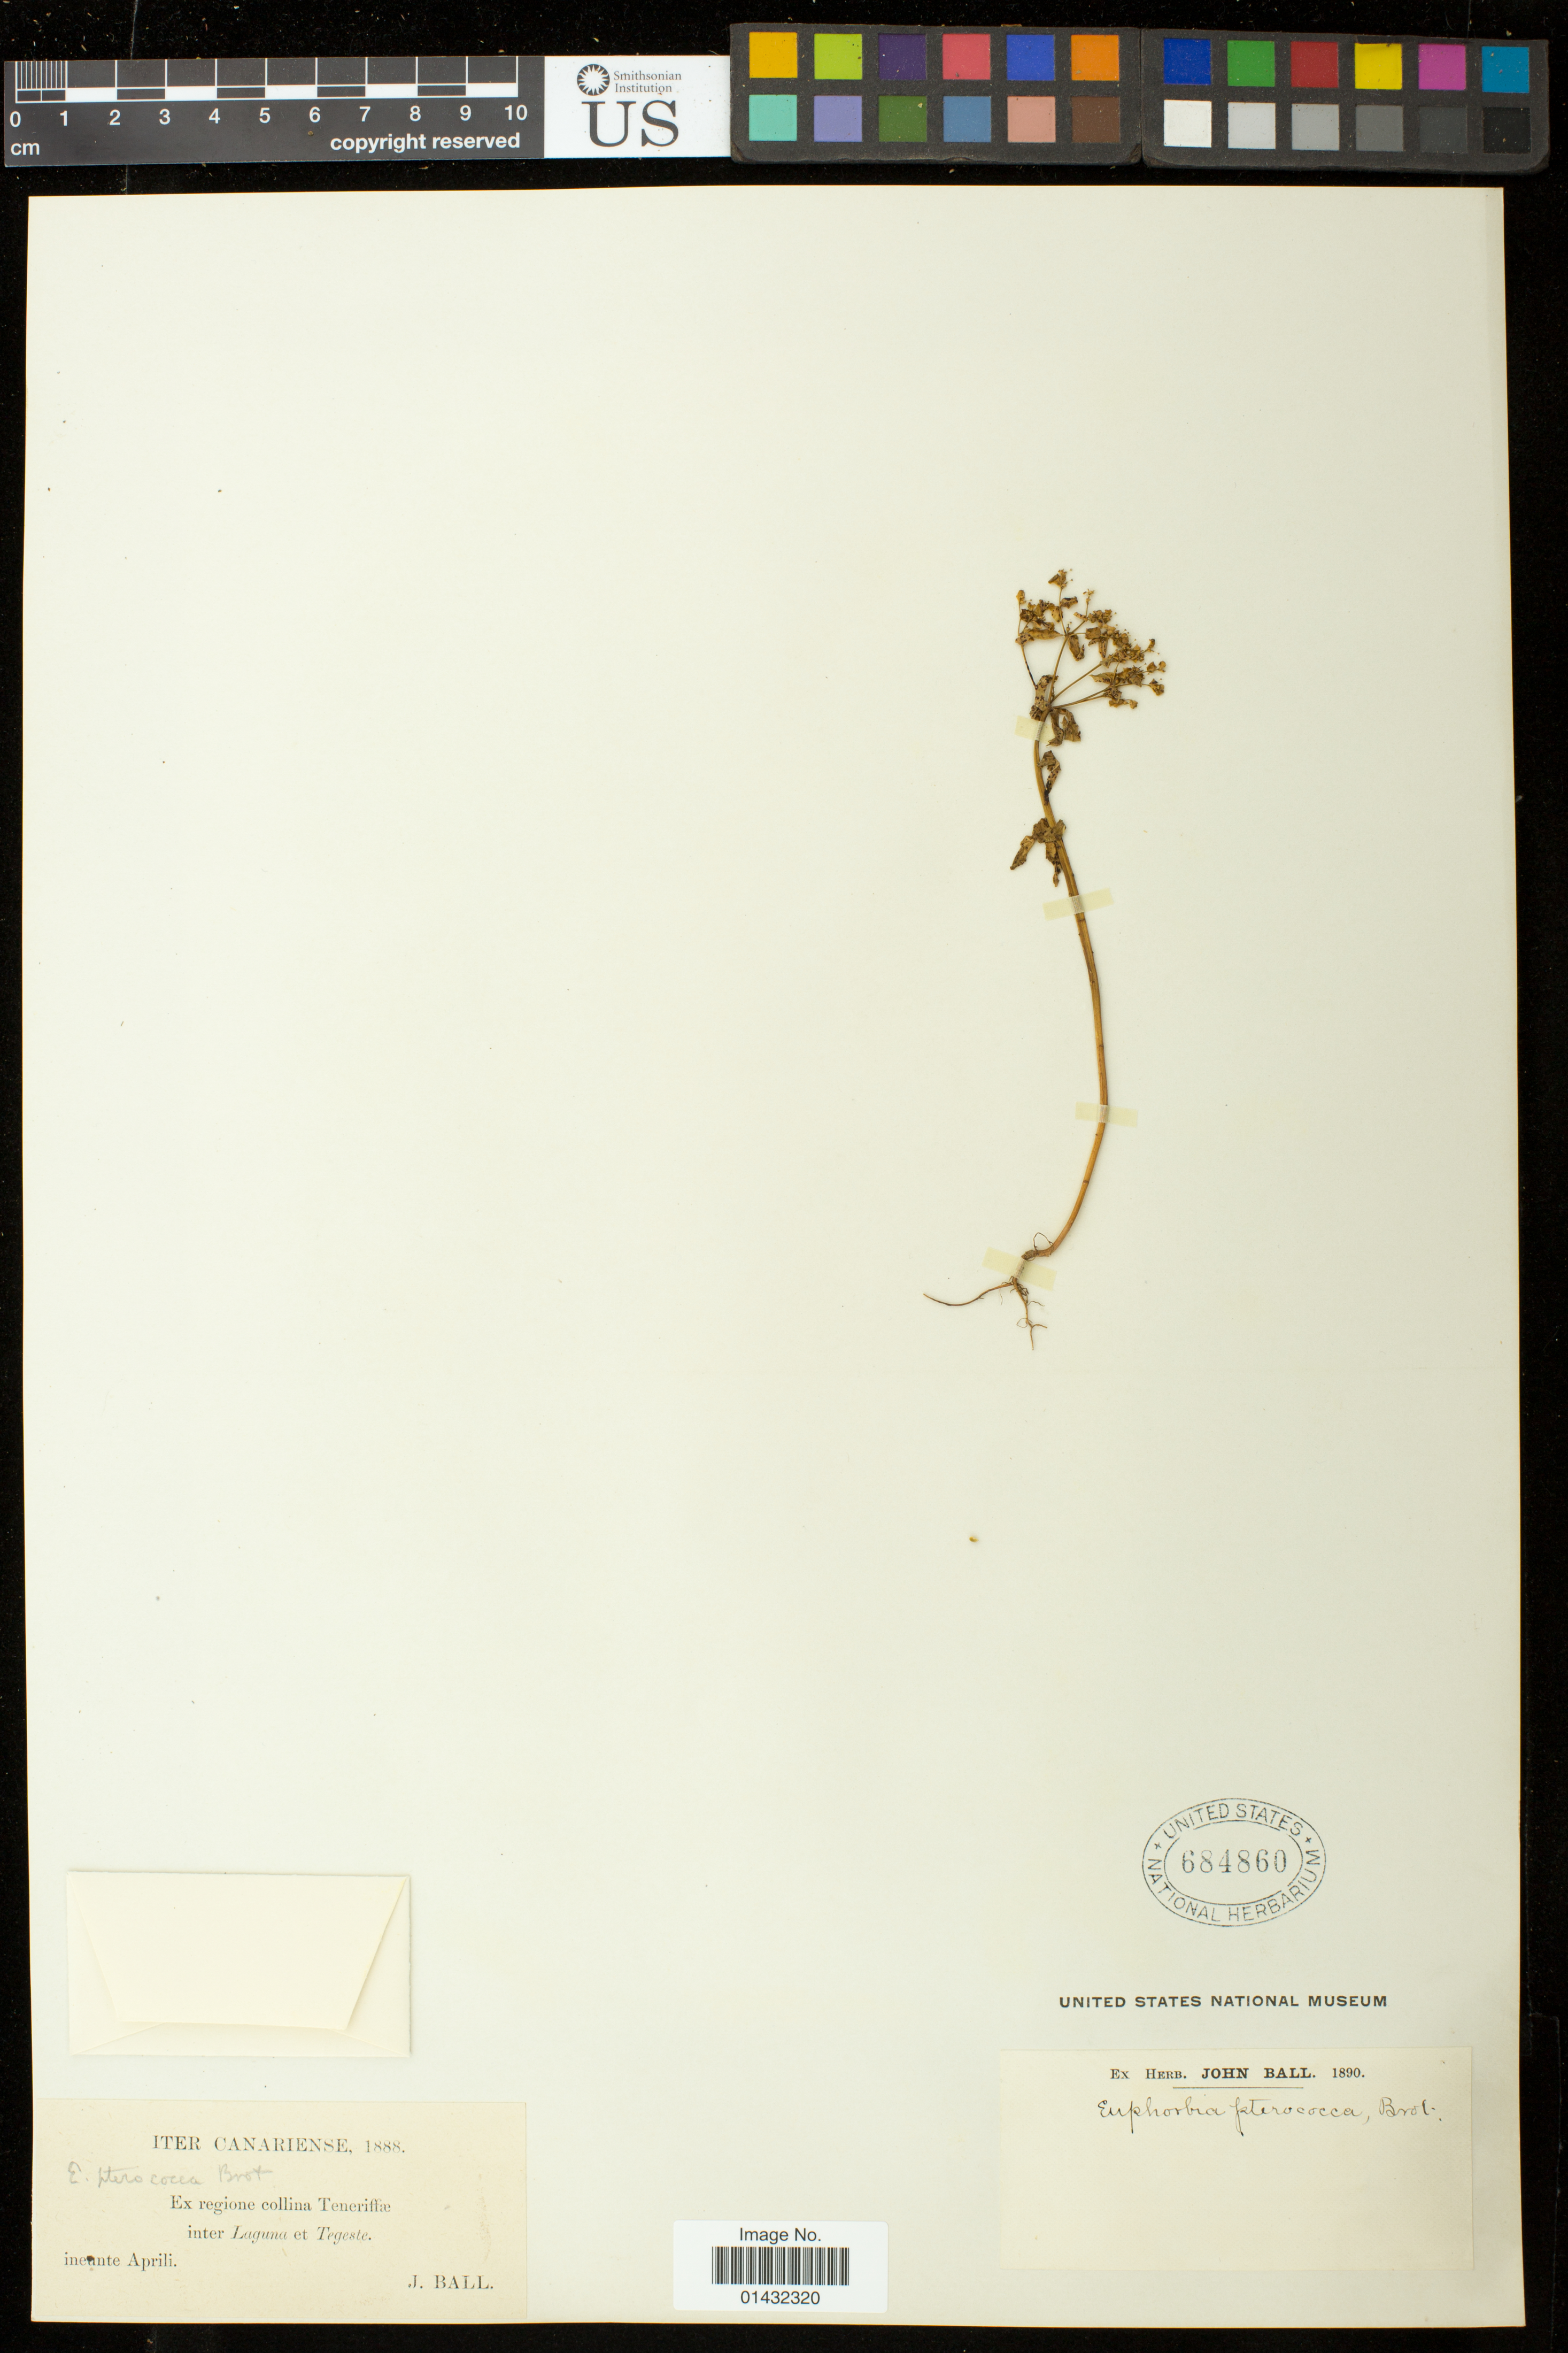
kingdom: Plantae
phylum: Tracheophyta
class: Magnoliopsida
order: Malpighiales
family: Euphorbiaceae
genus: Euphorbia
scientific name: Euphorbia pterococca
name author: Brot.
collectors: J. Ball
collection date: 1888-04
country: Spain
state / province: Canarias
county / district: Santa Cruz de Tenerife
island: Tenerife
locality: Ex regione collina Teneriffae inter Laguna et Tegeste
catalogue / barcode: US 684860